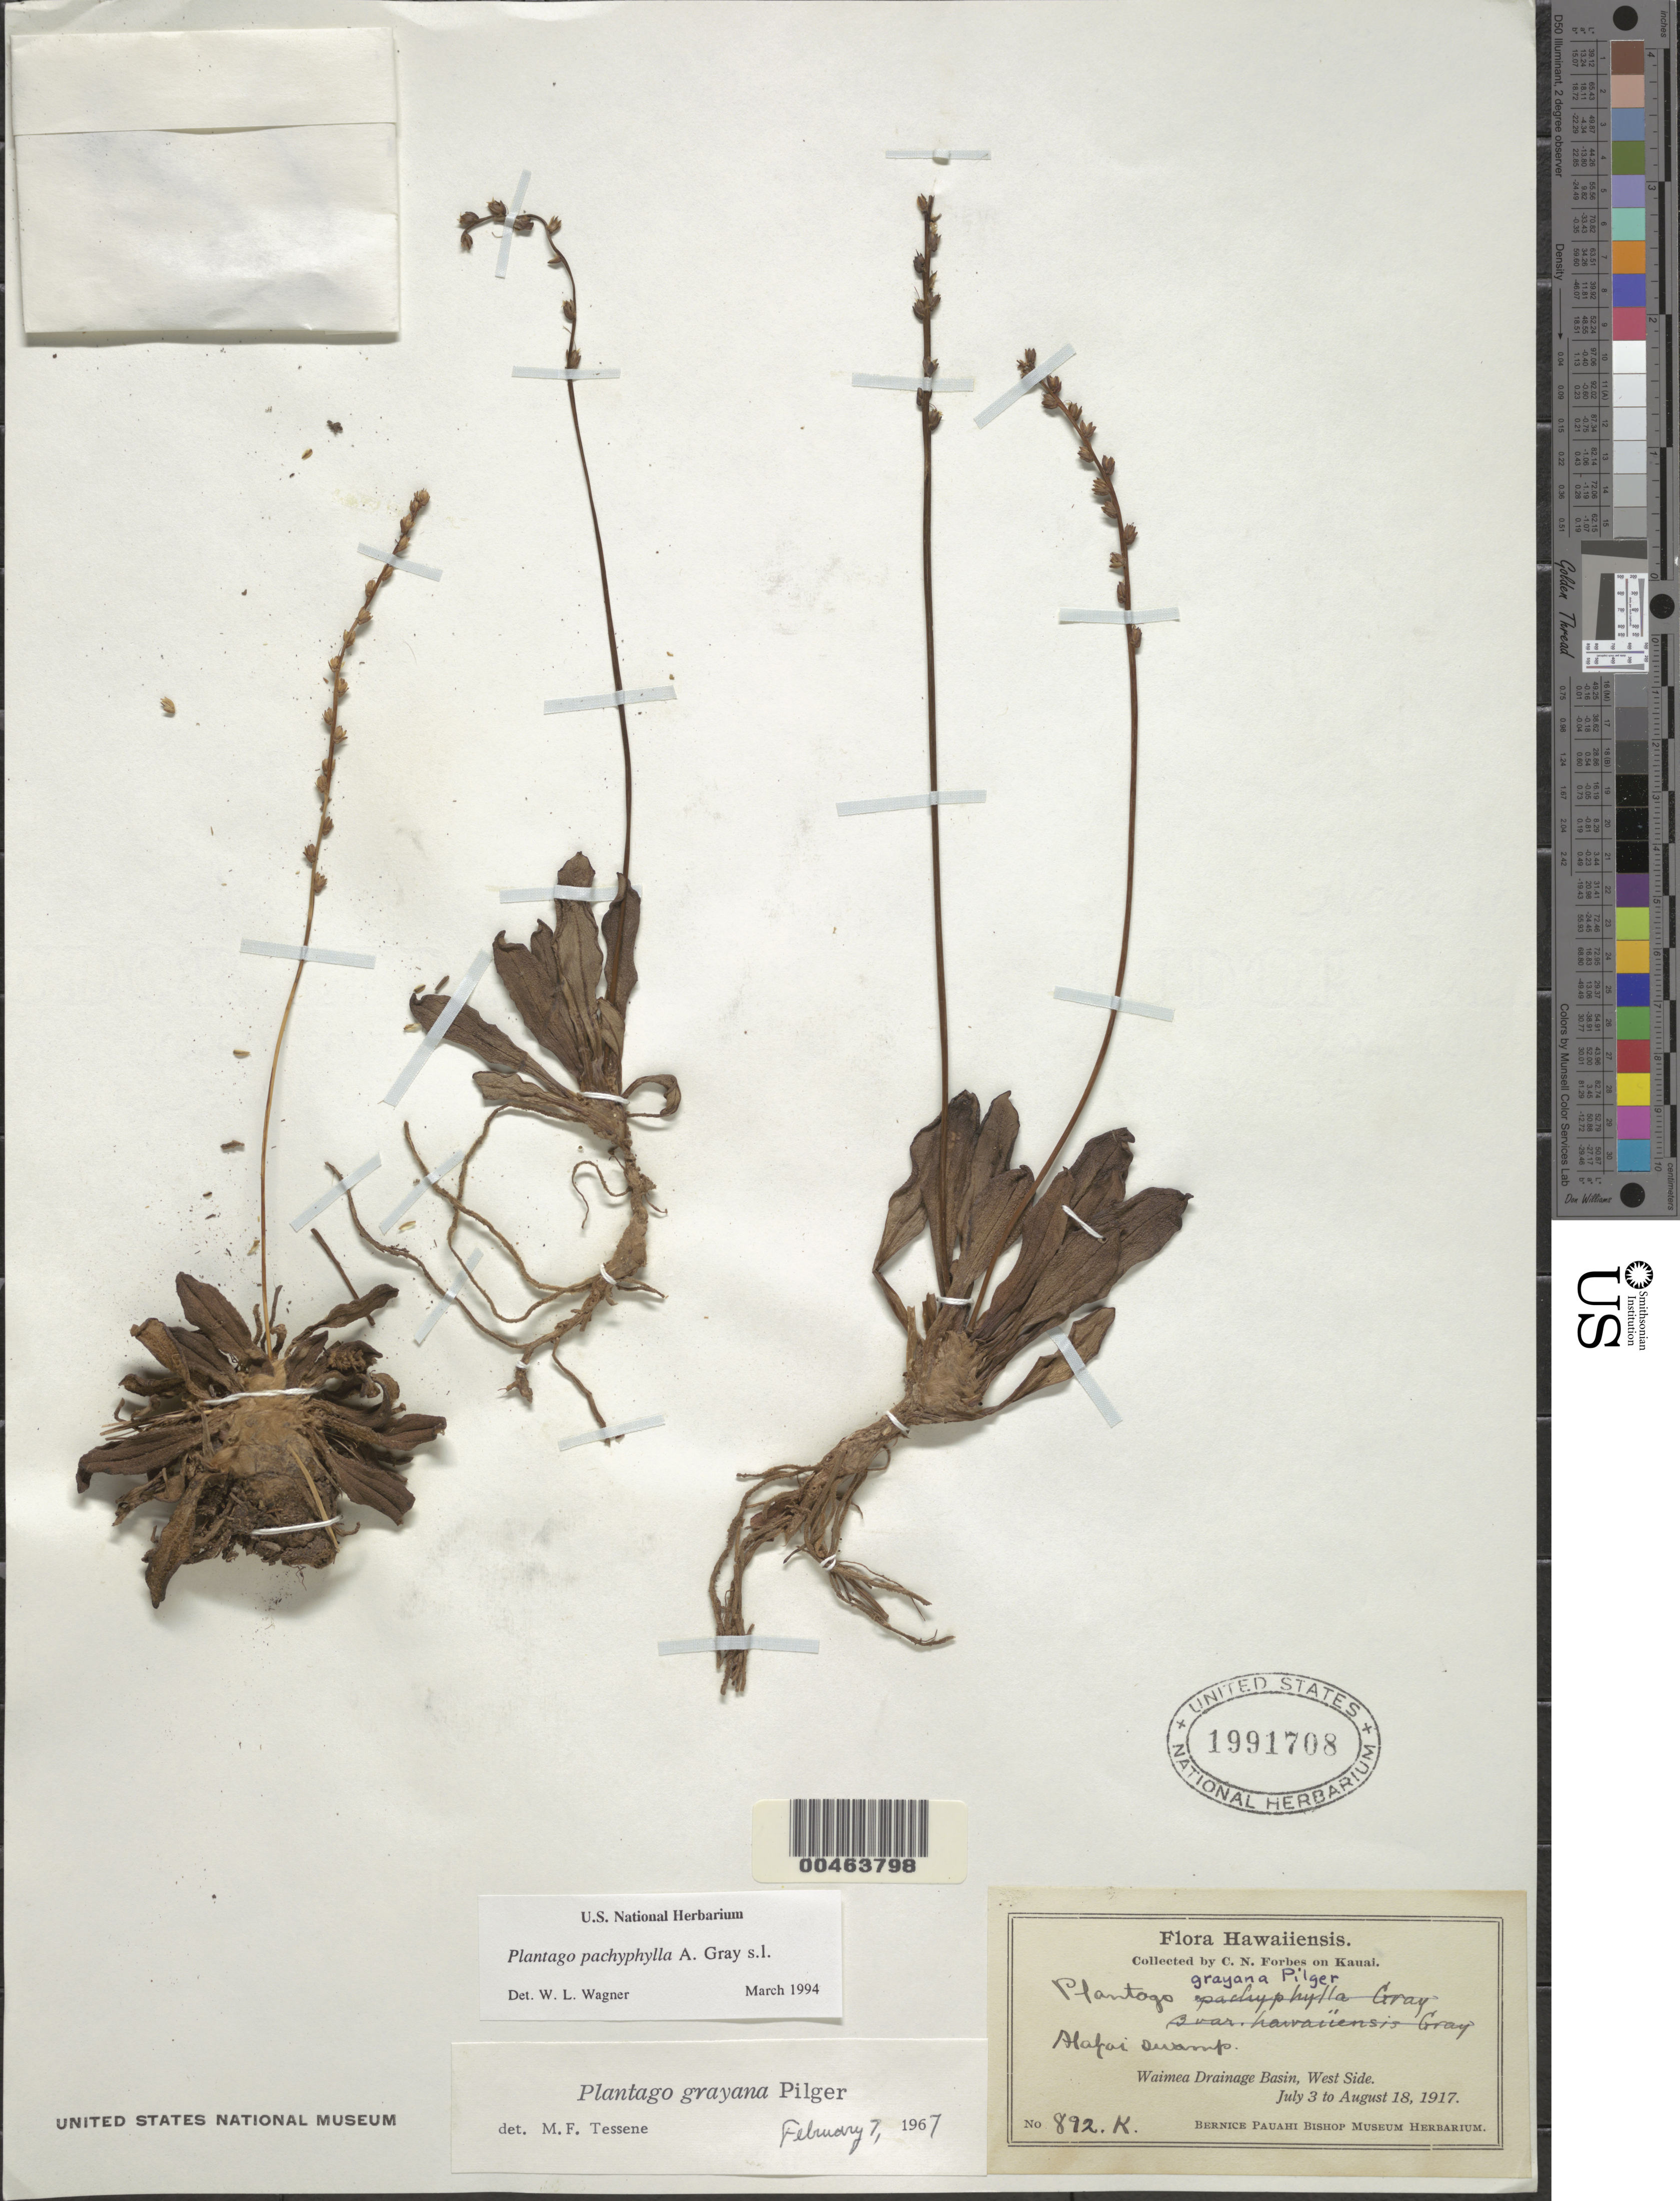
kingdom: Plantae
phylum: Tracheophyta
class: Magnoliopsida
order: Lamiales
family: Plantaginaceae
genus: Plantago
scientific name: Plantago pachyphylla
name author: A. Gray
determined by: Wagner, W. L., (BOT), Smithsonian Institution - National Museum of Natural History (UNITED STATES)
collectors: C. N. Forbes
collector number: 892.K.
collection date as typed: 3 Jul 1917 to 18 Aug 1917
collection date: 1917-07-03/1917-08-18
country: United States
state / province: Hawaii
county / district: Kauai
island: Kaua'i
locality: Waimea Drainage Basin, West Side. Alakai Swamp.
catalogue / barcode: US 1991708